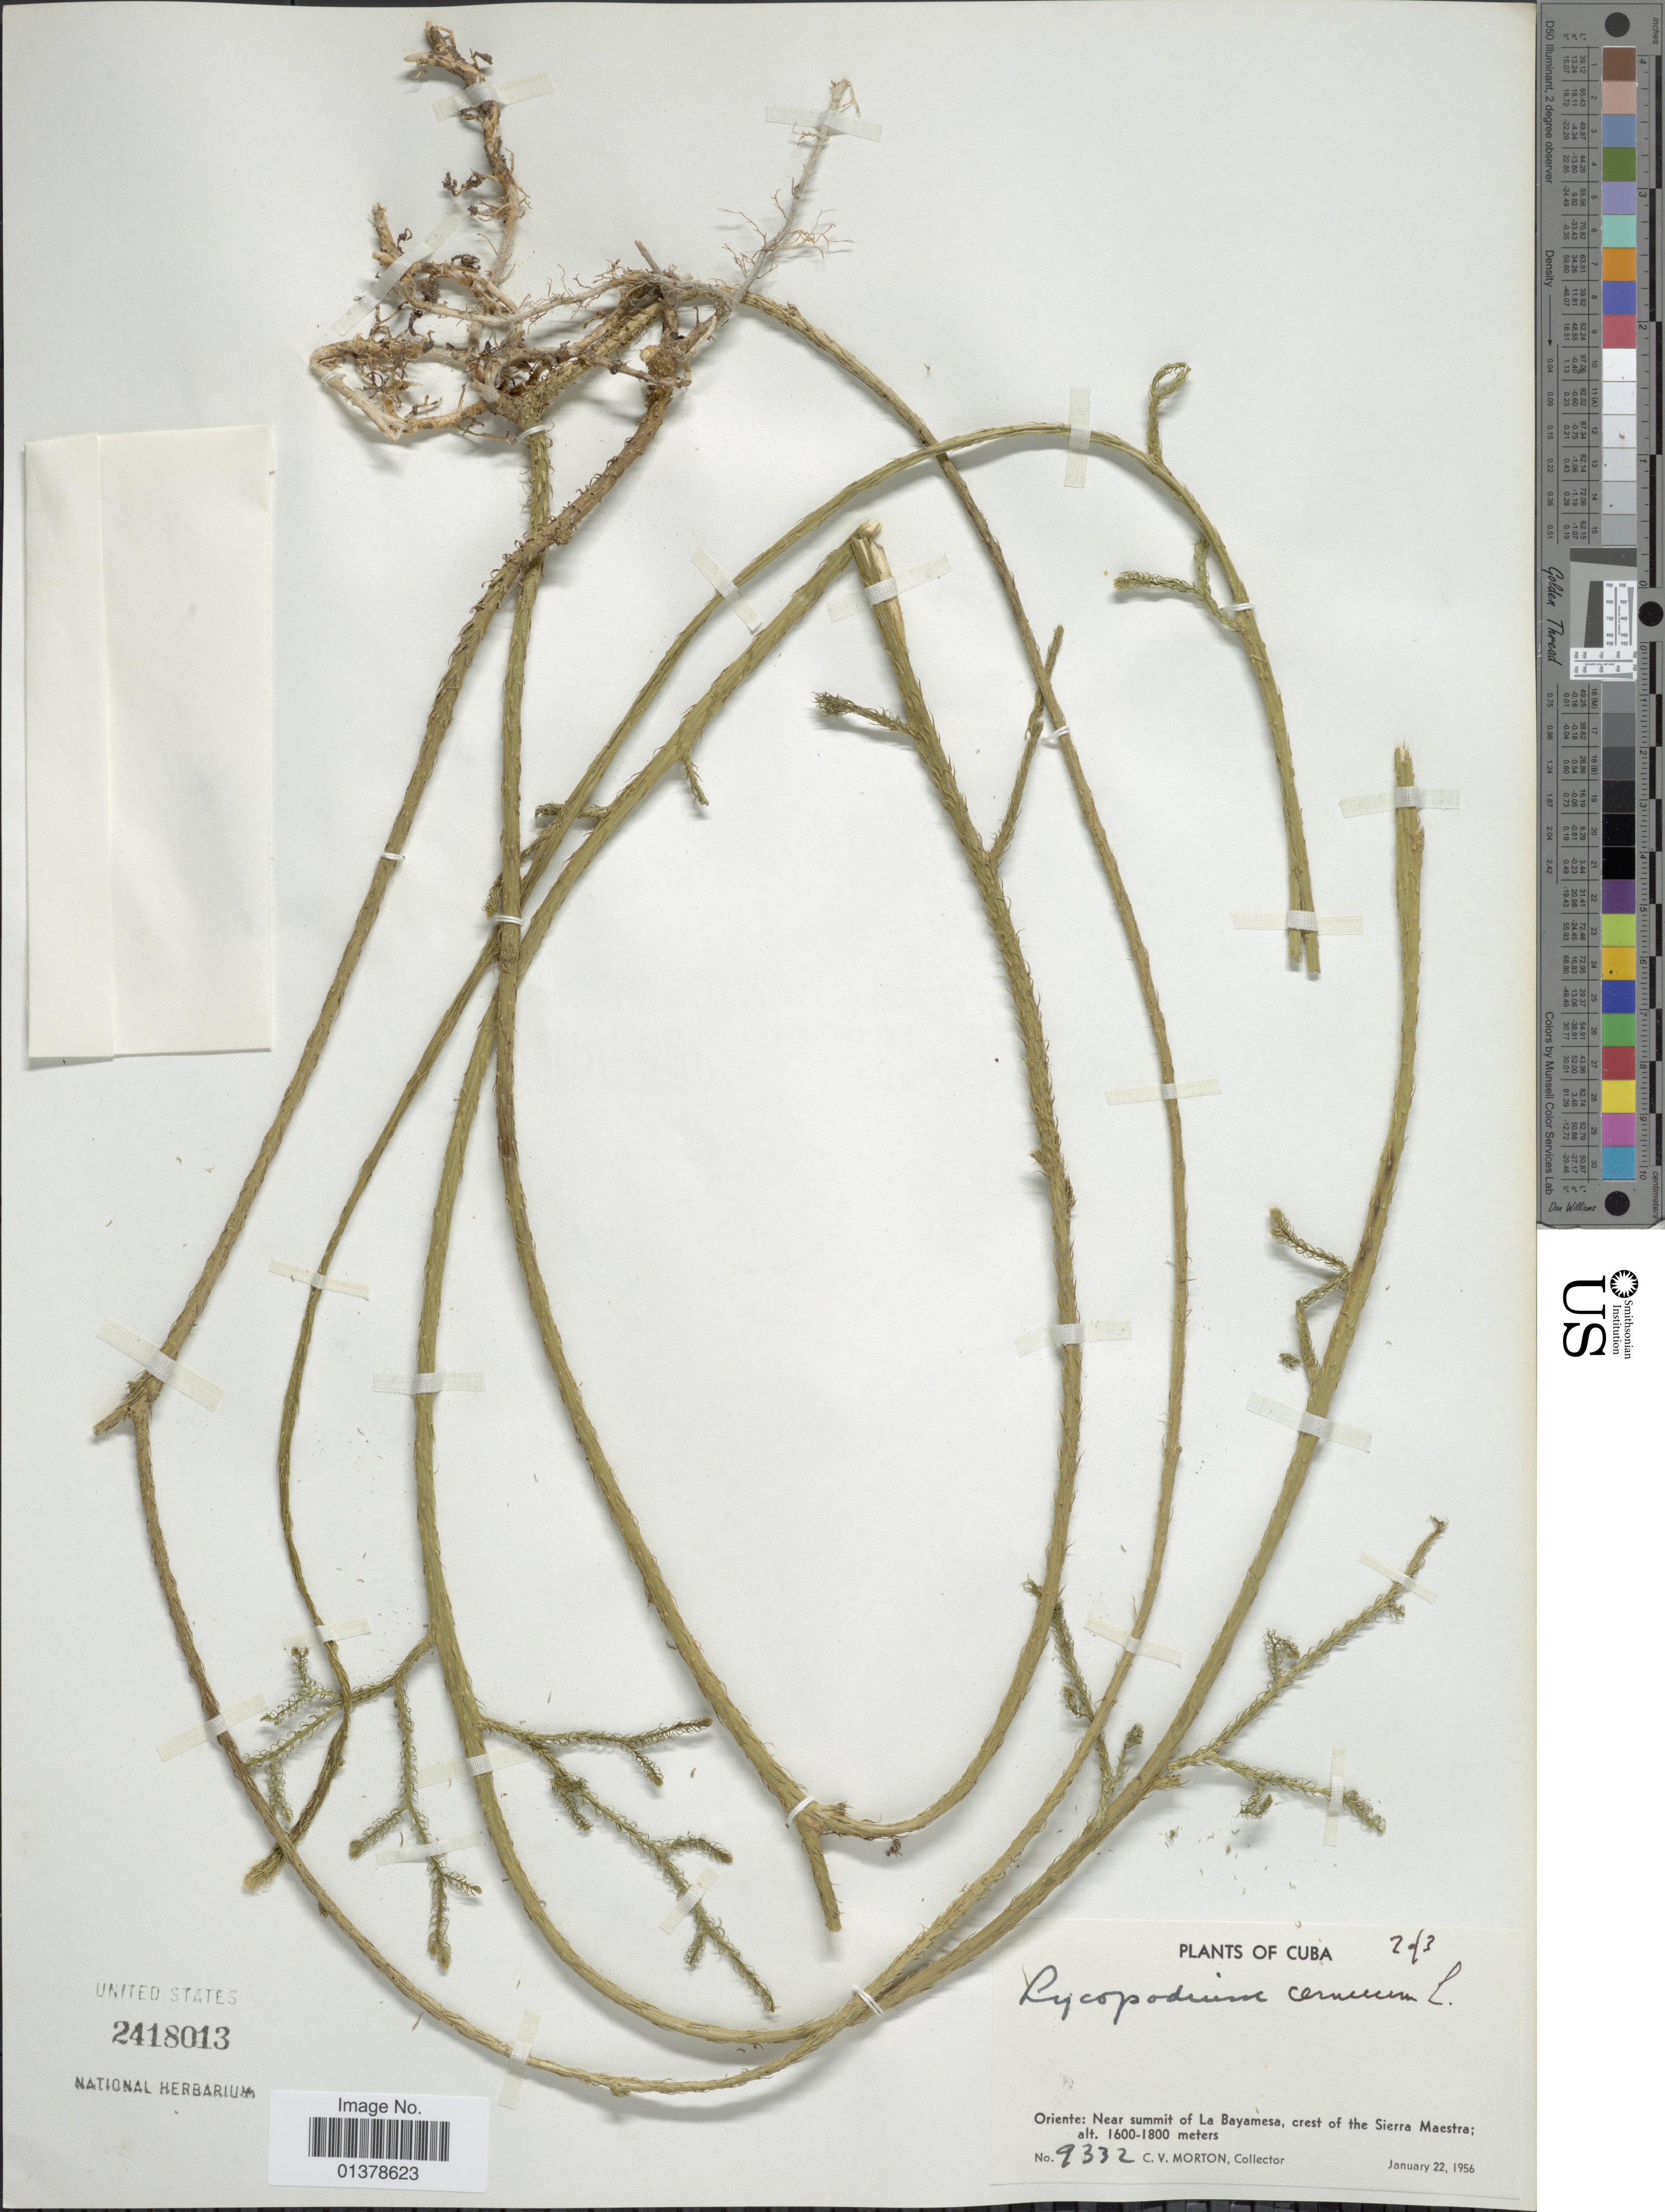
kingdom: Plantae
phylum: Tracheophyta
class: Lycopodiopsida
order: Lycopodiales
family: Lycopodiaceae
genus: Palhinhaea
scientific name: Palhinhaea cernua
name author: (L.) Vasc. & Franco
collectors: C. V. Morton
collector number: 9332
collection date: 1956-01-22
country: Cuba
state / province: Oriente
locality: Near summit of La Bayamesa, crest of the Sierra Maestra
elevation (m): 1600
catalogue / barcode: US 2418013